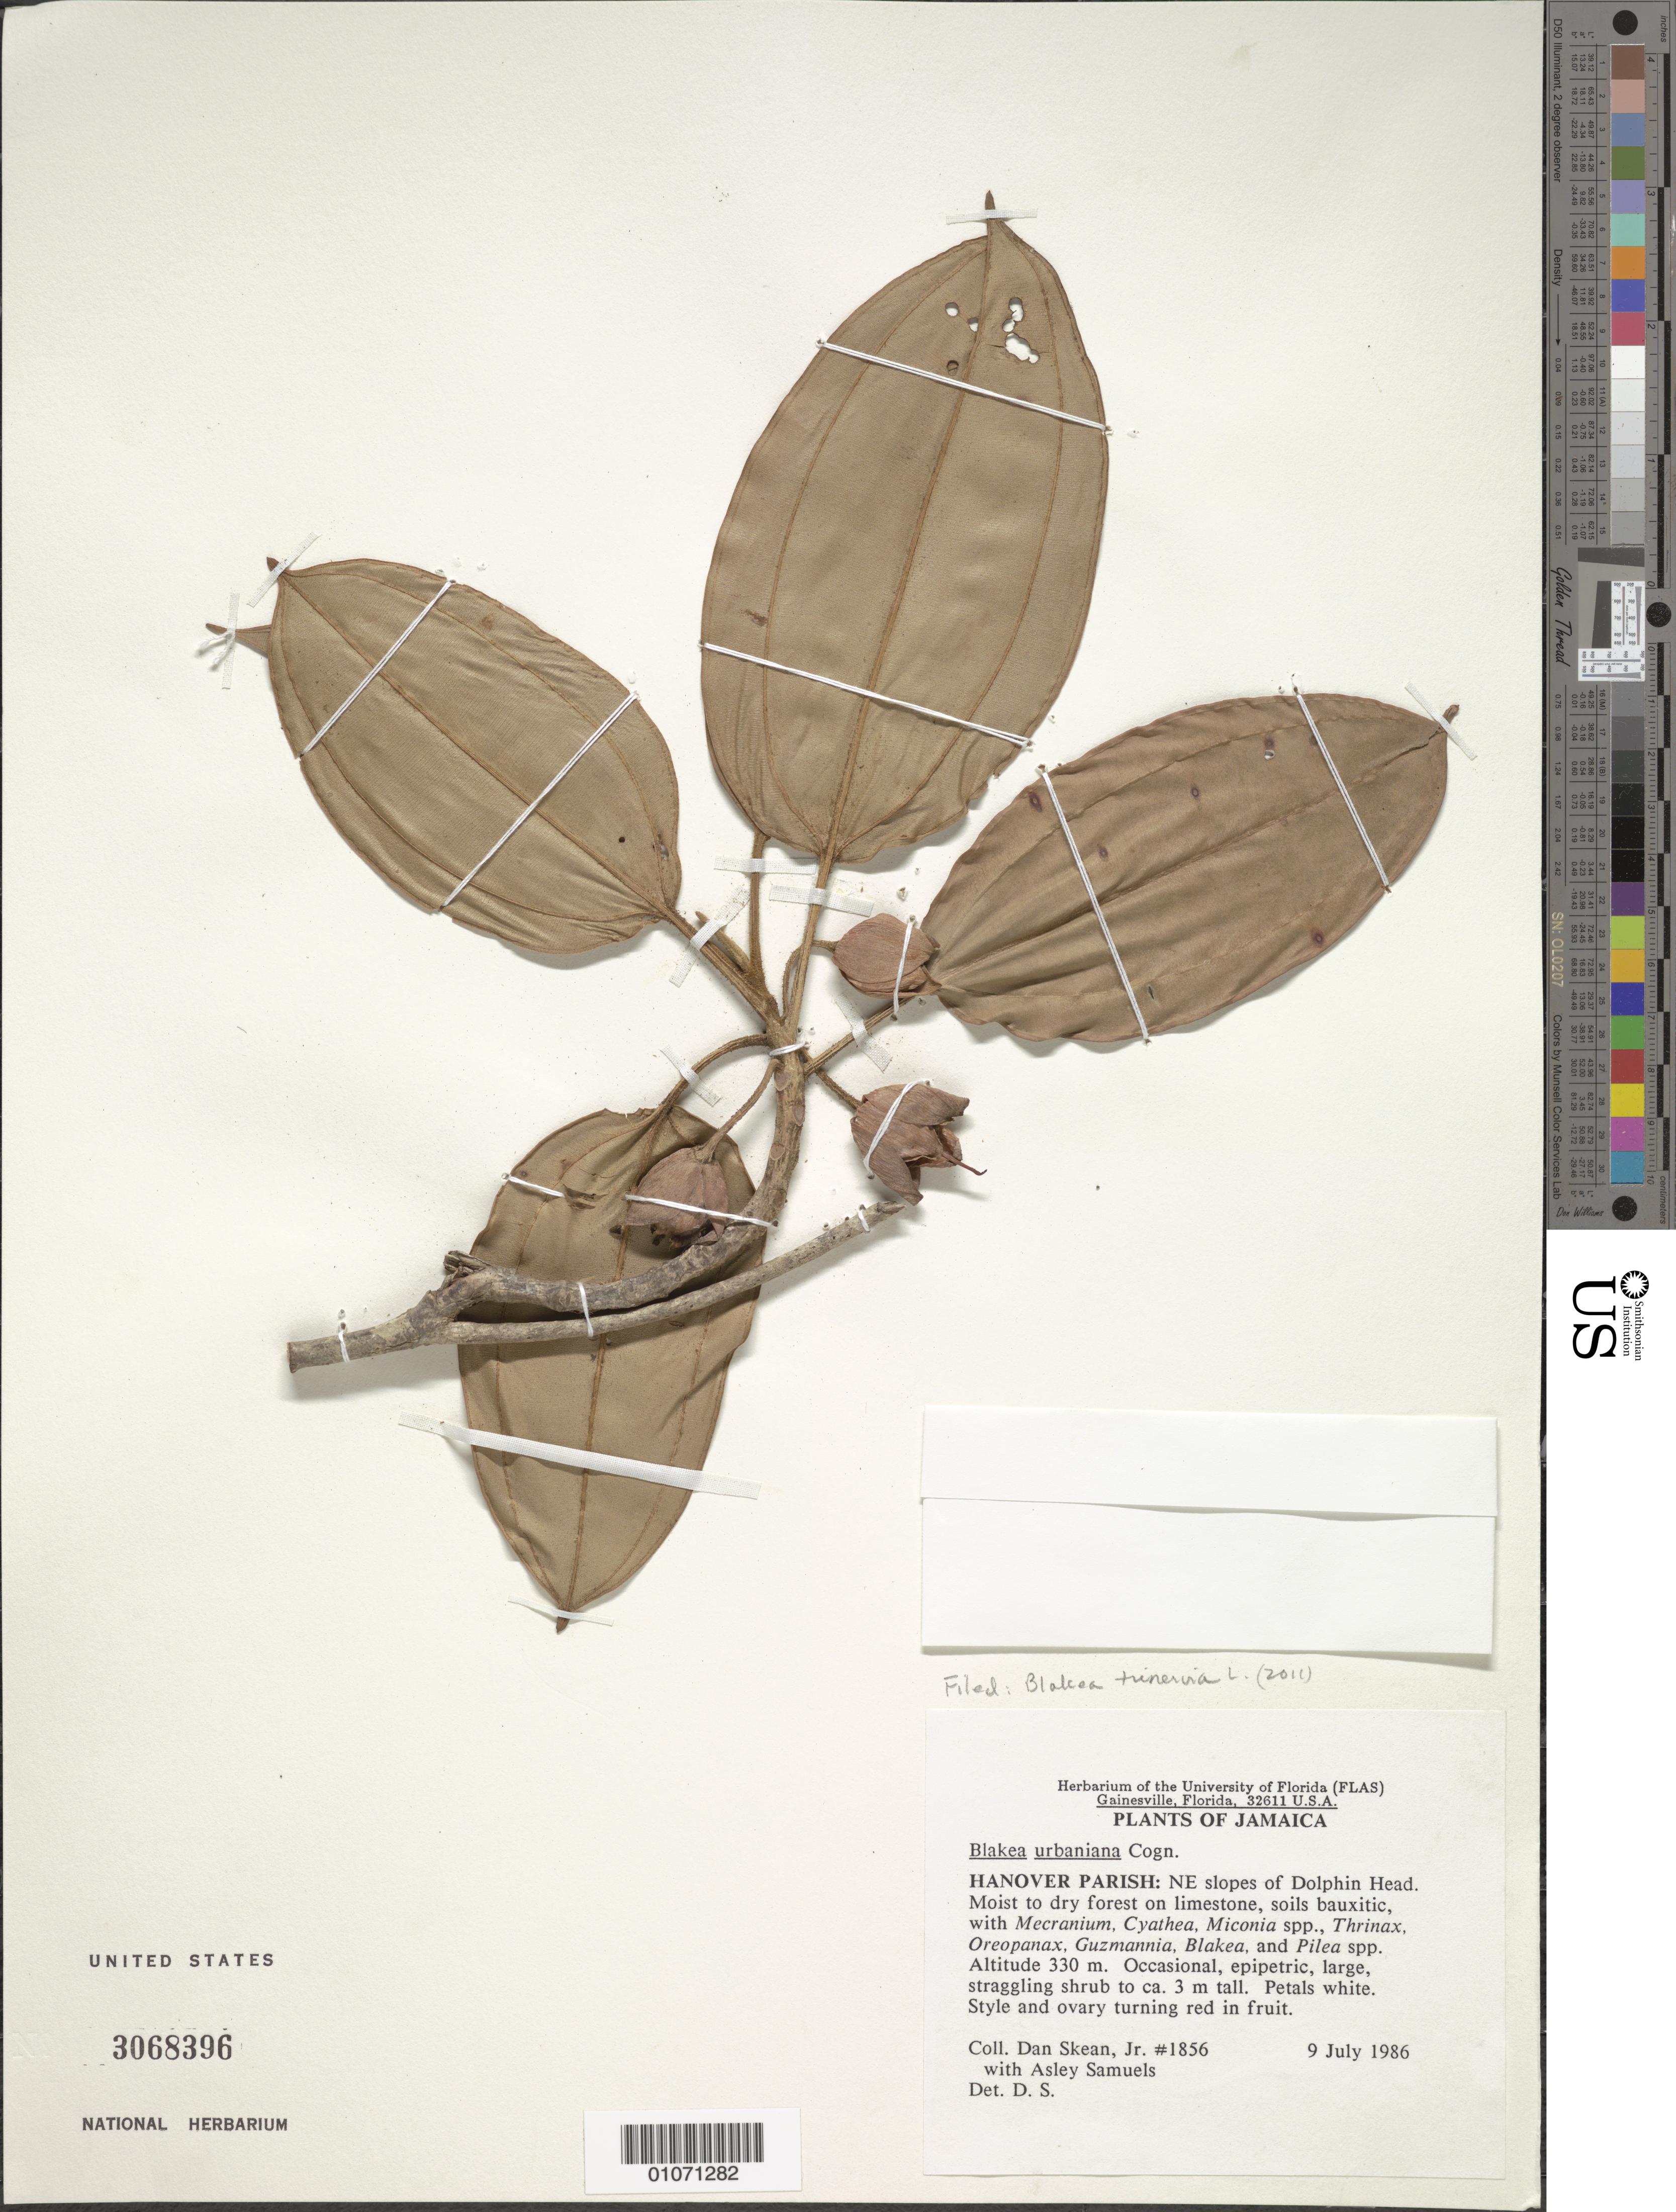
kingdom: Plantae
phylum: Tracheophyta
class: Magnoliopsida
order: Myrtales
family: Melastomataceae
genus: Blakea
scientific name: Blakea trinervia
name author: L.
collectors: D. Skean & A. Samuels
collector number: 1856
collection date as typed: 09 Jul 1986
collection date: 1986-07-09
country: Jamaica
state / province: Hanover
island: Jamaica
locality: Dolphin Head, NE slopes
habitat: Moist to dry forest on limestone, soils bauxitic, with Mecranium, Cyathea, Miconia spp., Thrinax, Oreopanax, Guzmannia, Blakea and Pilea spp.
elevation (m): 330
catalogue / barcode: US 3068396